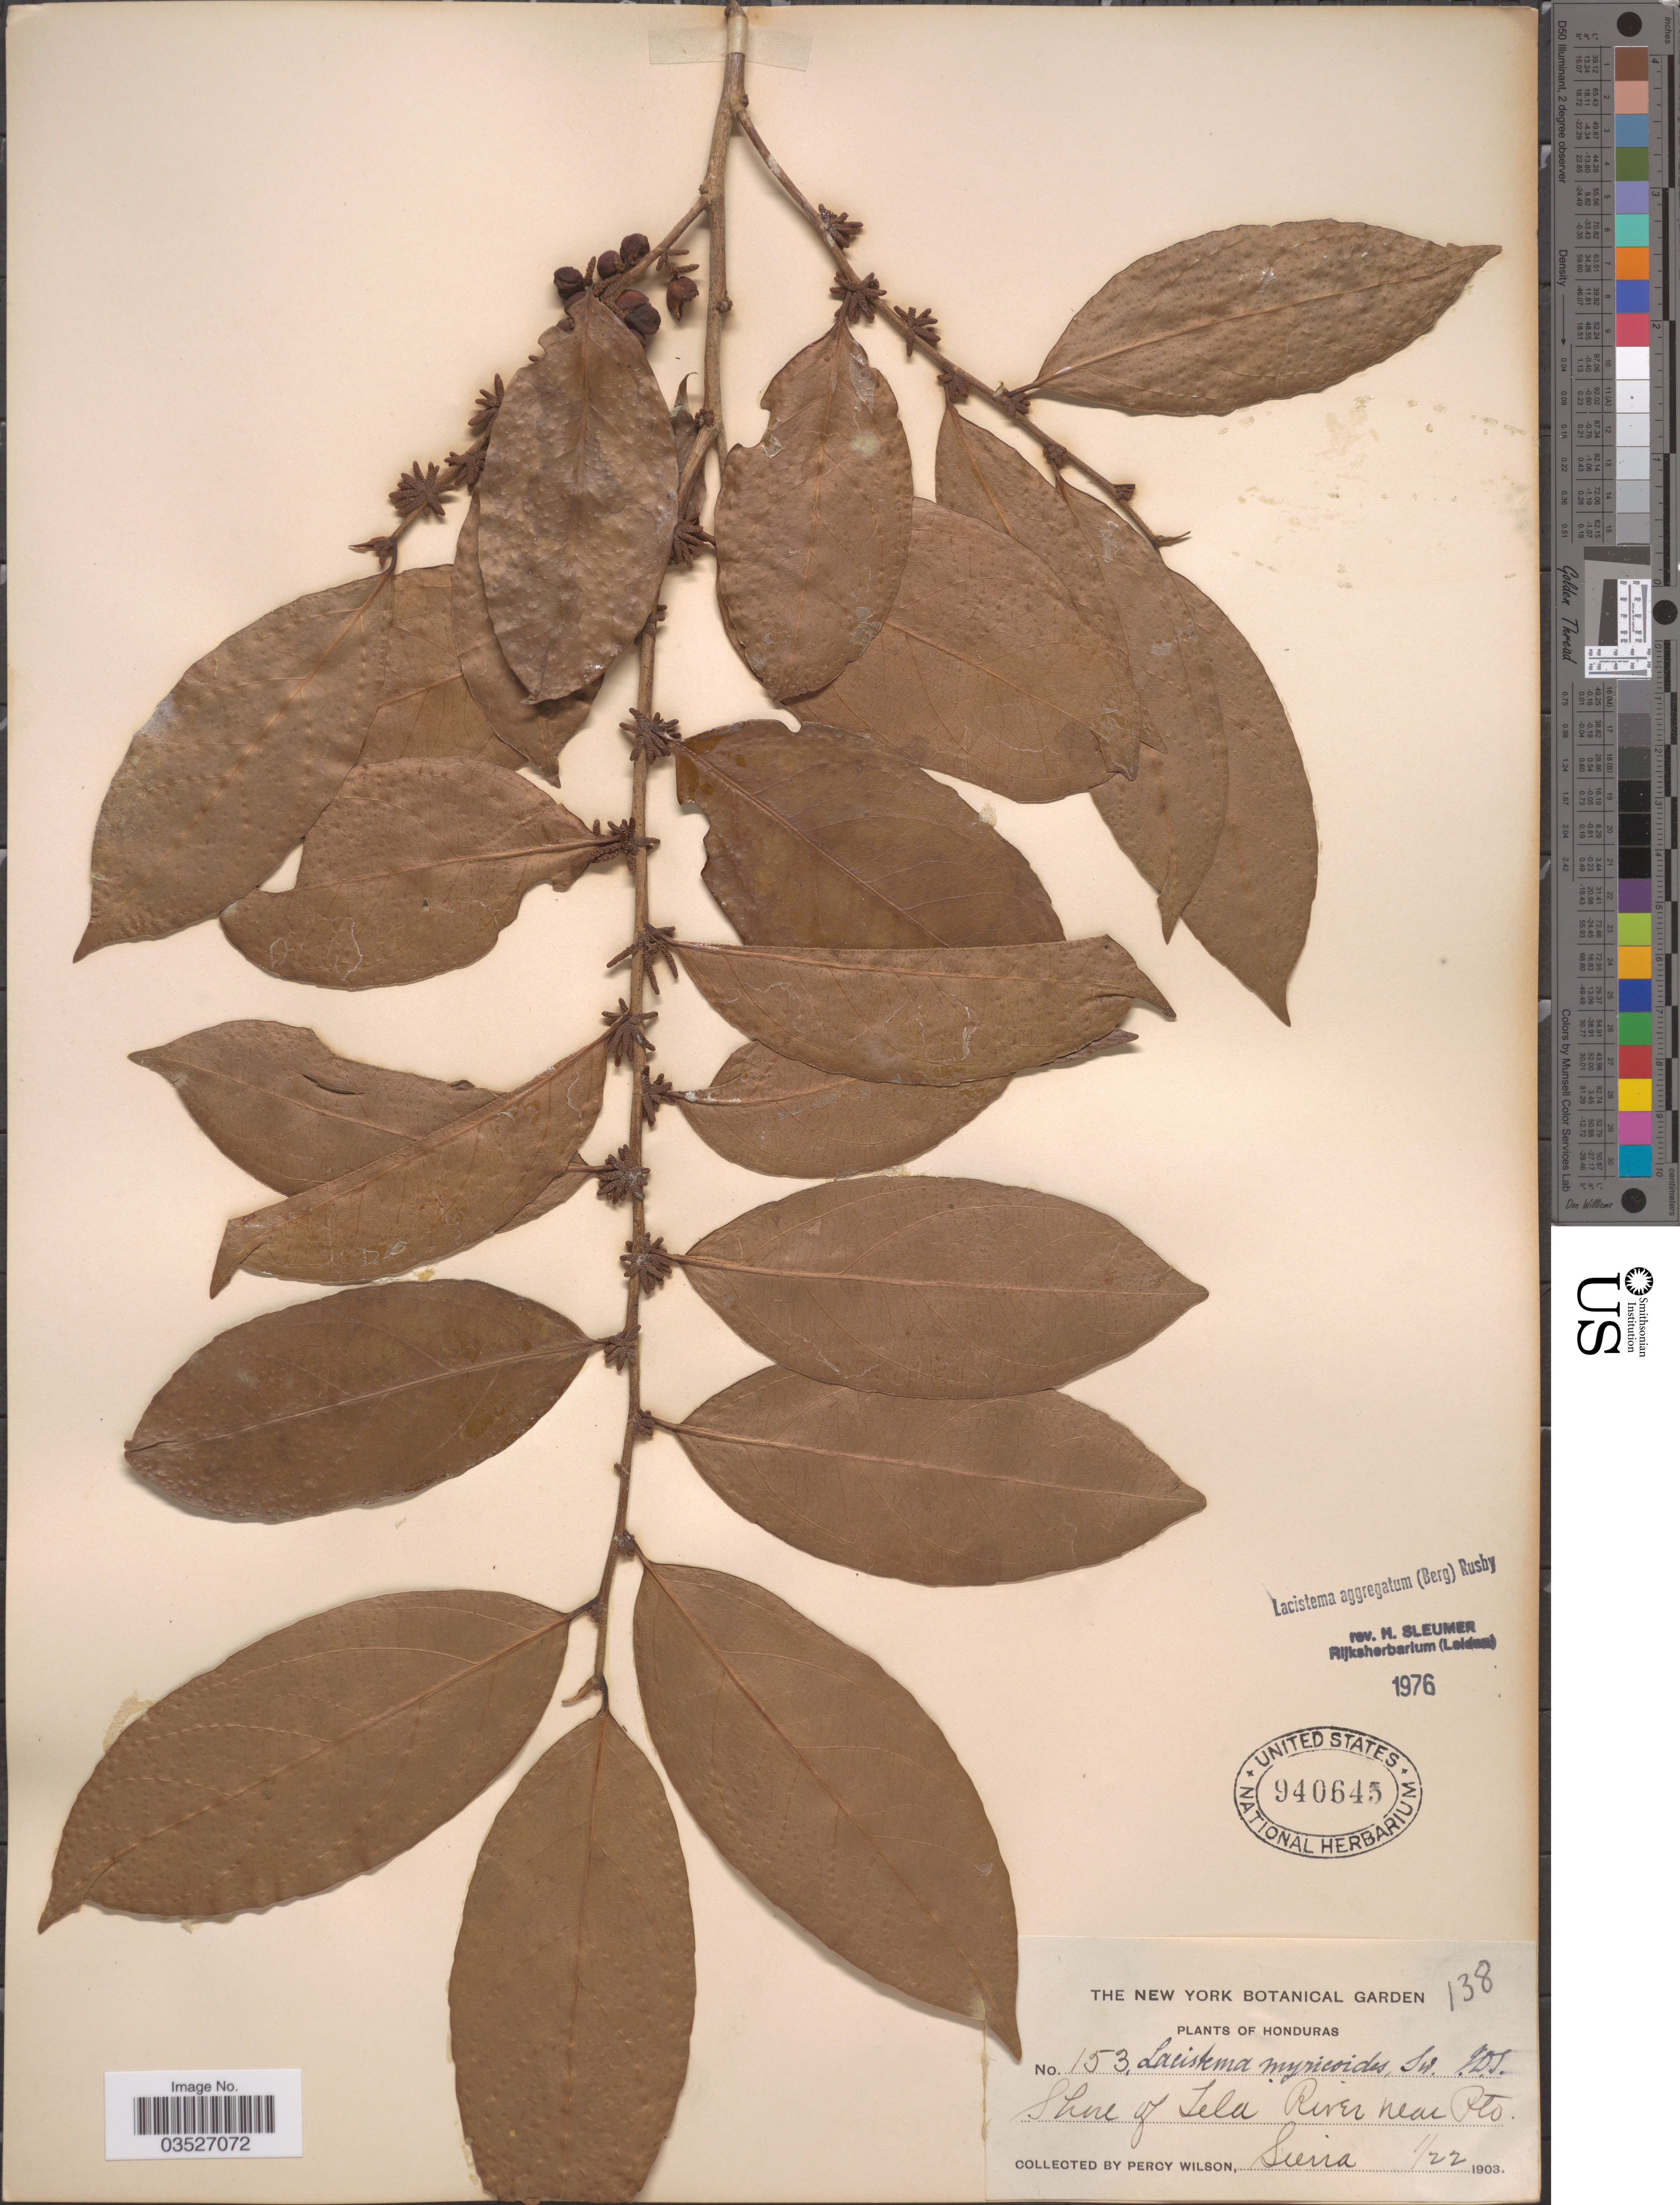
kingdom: Plantae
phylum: Tracheophyta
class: Magnoliopsida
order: Malpighiales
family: Lacistemataceae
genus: Lacistema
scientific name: Lacistema aggregatum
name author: (P.J. Bergius) Rusby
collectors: P. Wilson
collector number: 153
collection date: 1903-01-22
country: Honduras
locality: Shore of Tela River near Pto Sierra.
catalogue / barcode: US 940645